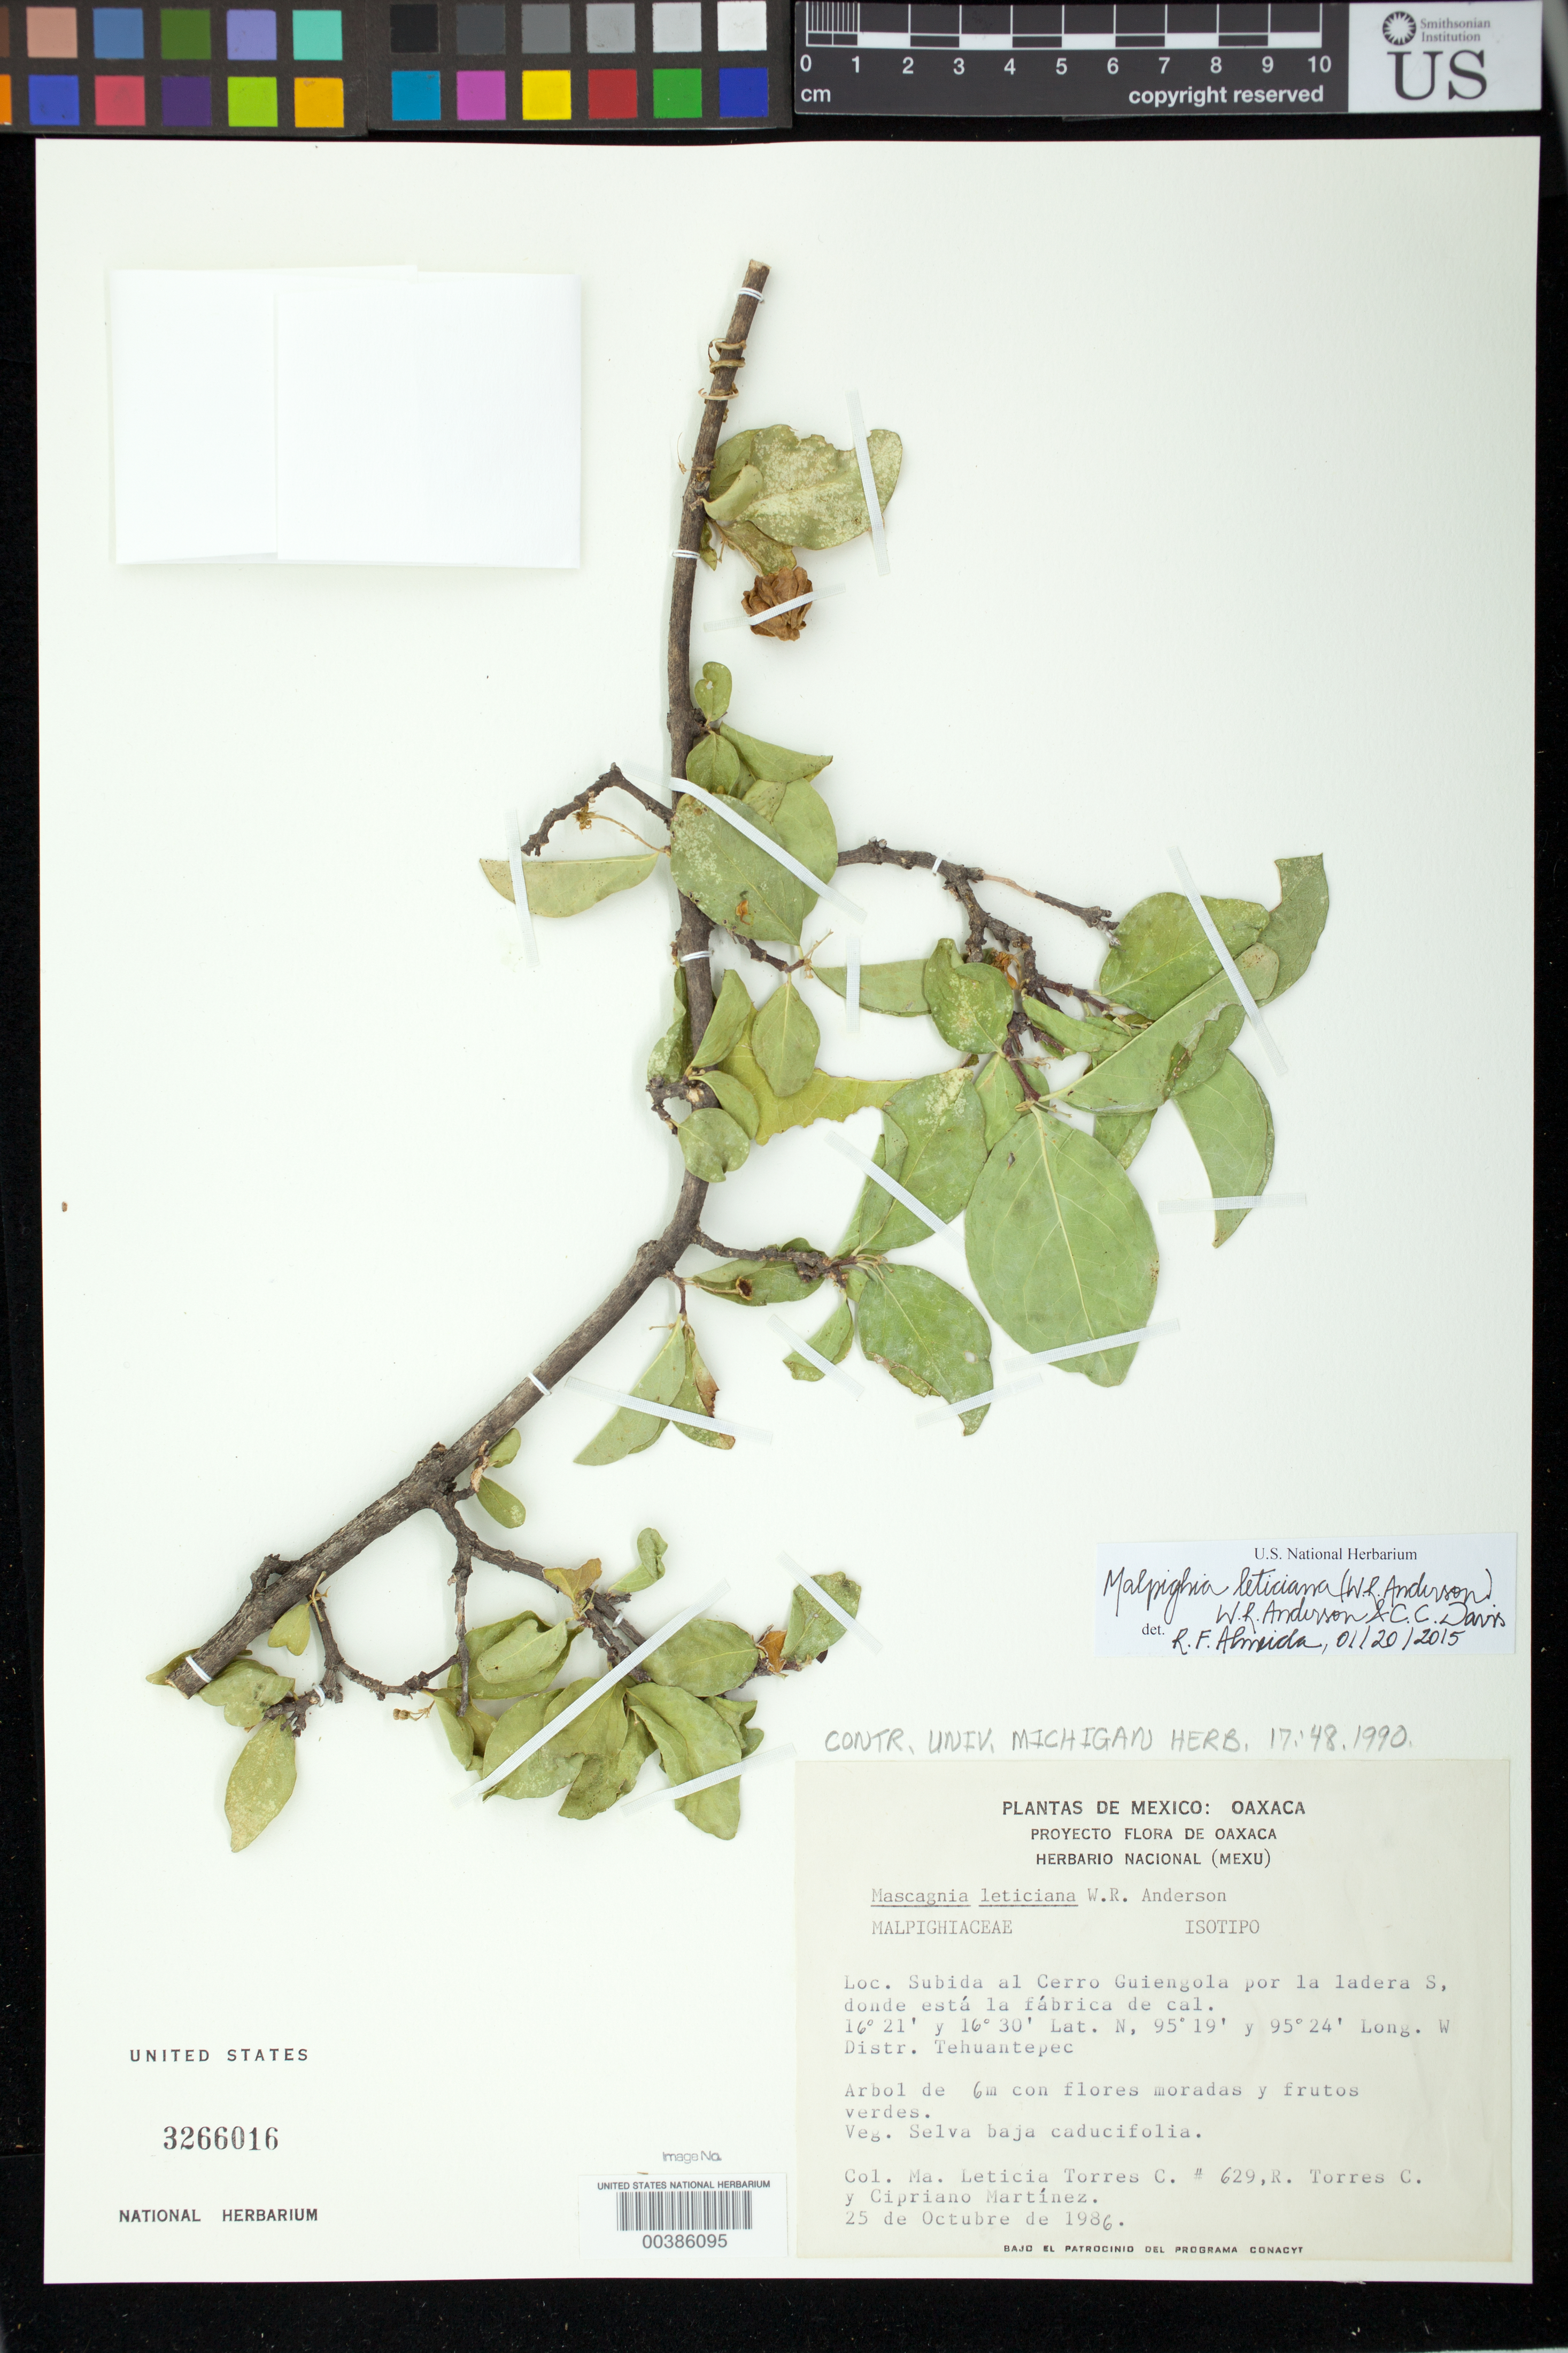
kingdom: Plantae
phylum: Tracheophyta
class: Magnoliopsida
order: Malpighiales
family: Malpighiaceae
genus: Mascagnia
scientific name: Mascagnia leticiana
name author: W.R. Anderson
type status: Isotype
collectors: L. Torres, R. Torres C. & C. Martínez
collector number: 629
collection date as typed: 25 Oct 1986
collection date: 1986-10-25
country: Mexico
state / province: Oaxaca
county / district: Tehuantepec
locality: Subida al Cerro Guiengola por La Ladera S, donde esta La Fabrica de Cal.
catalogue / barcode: US 3266016